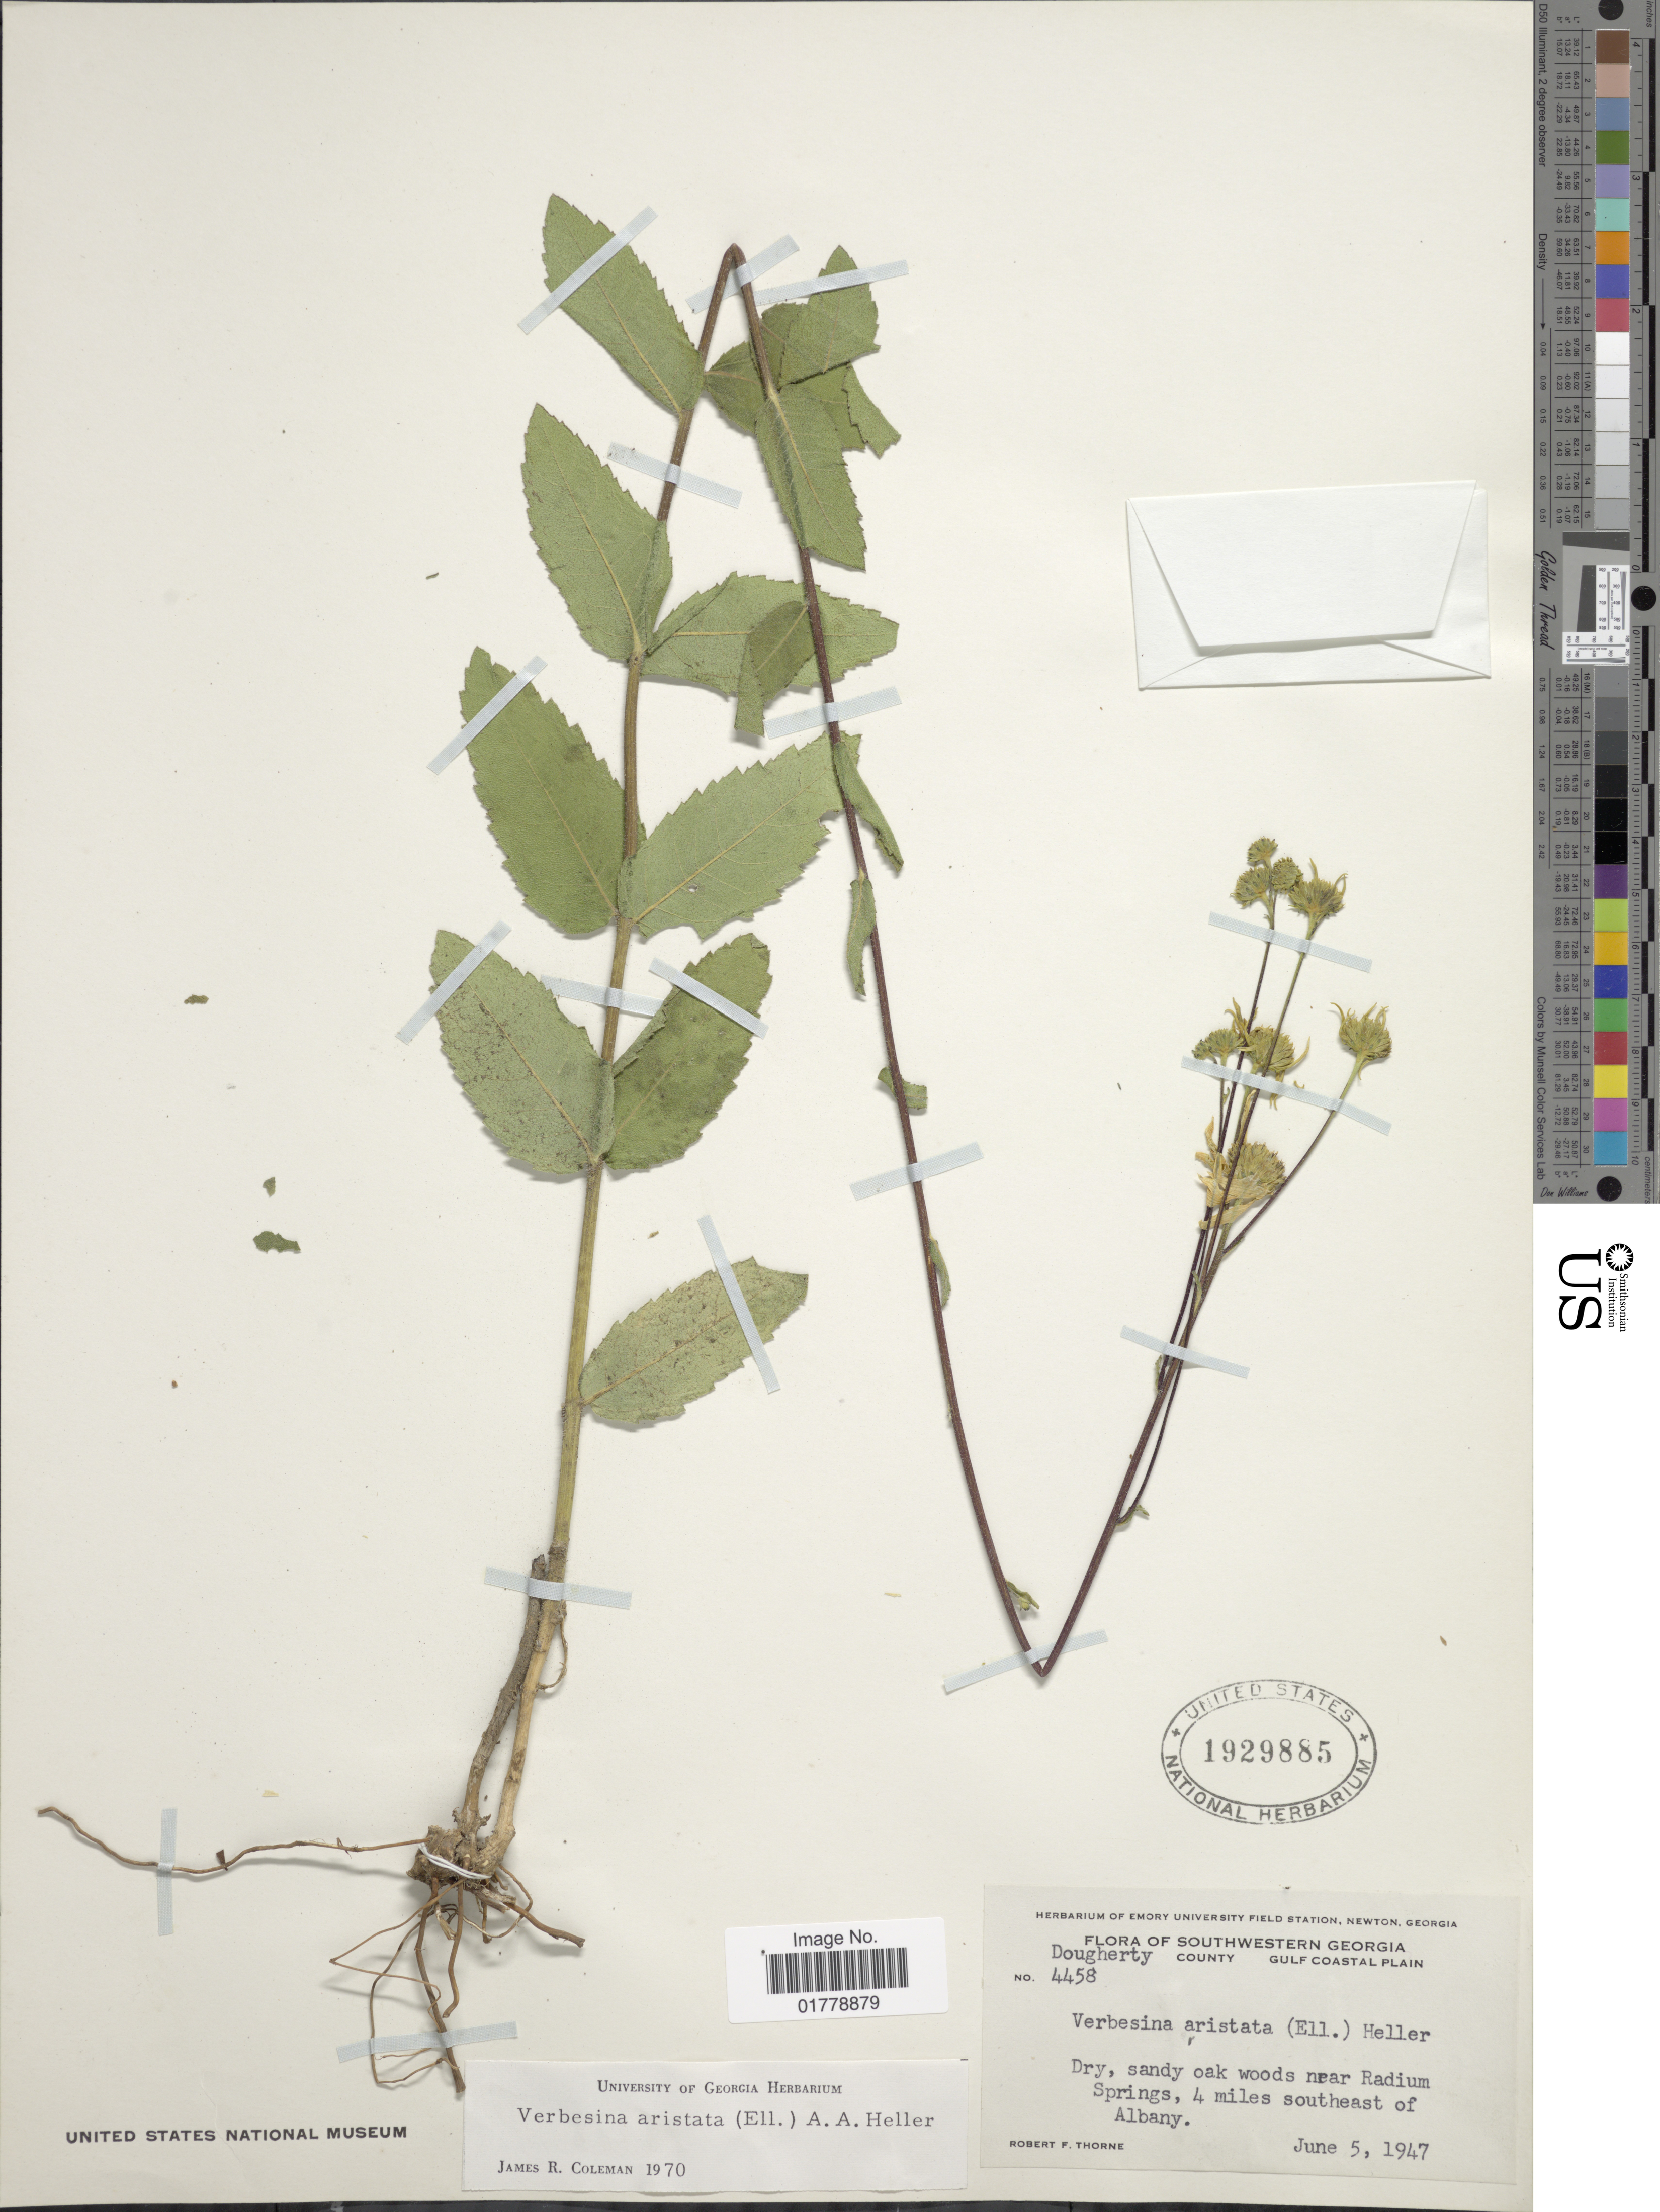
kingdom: Plantae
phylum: Tracheophyta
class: Magnoliopsida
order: Asterales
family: Asteraceae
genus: Verbesina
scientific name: Verbesina aristata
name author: (Elliott) A. Heller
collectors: R. F. Thorne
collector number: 4458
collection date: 1947-06-05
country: United States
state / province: Georgia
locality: Southwestern Georgia. Dougherty County. Gulf Coastal Plain. Dry, sandy oak woods near Radium Springs, 4 miles southeast of Albany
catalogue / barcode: US 1929885